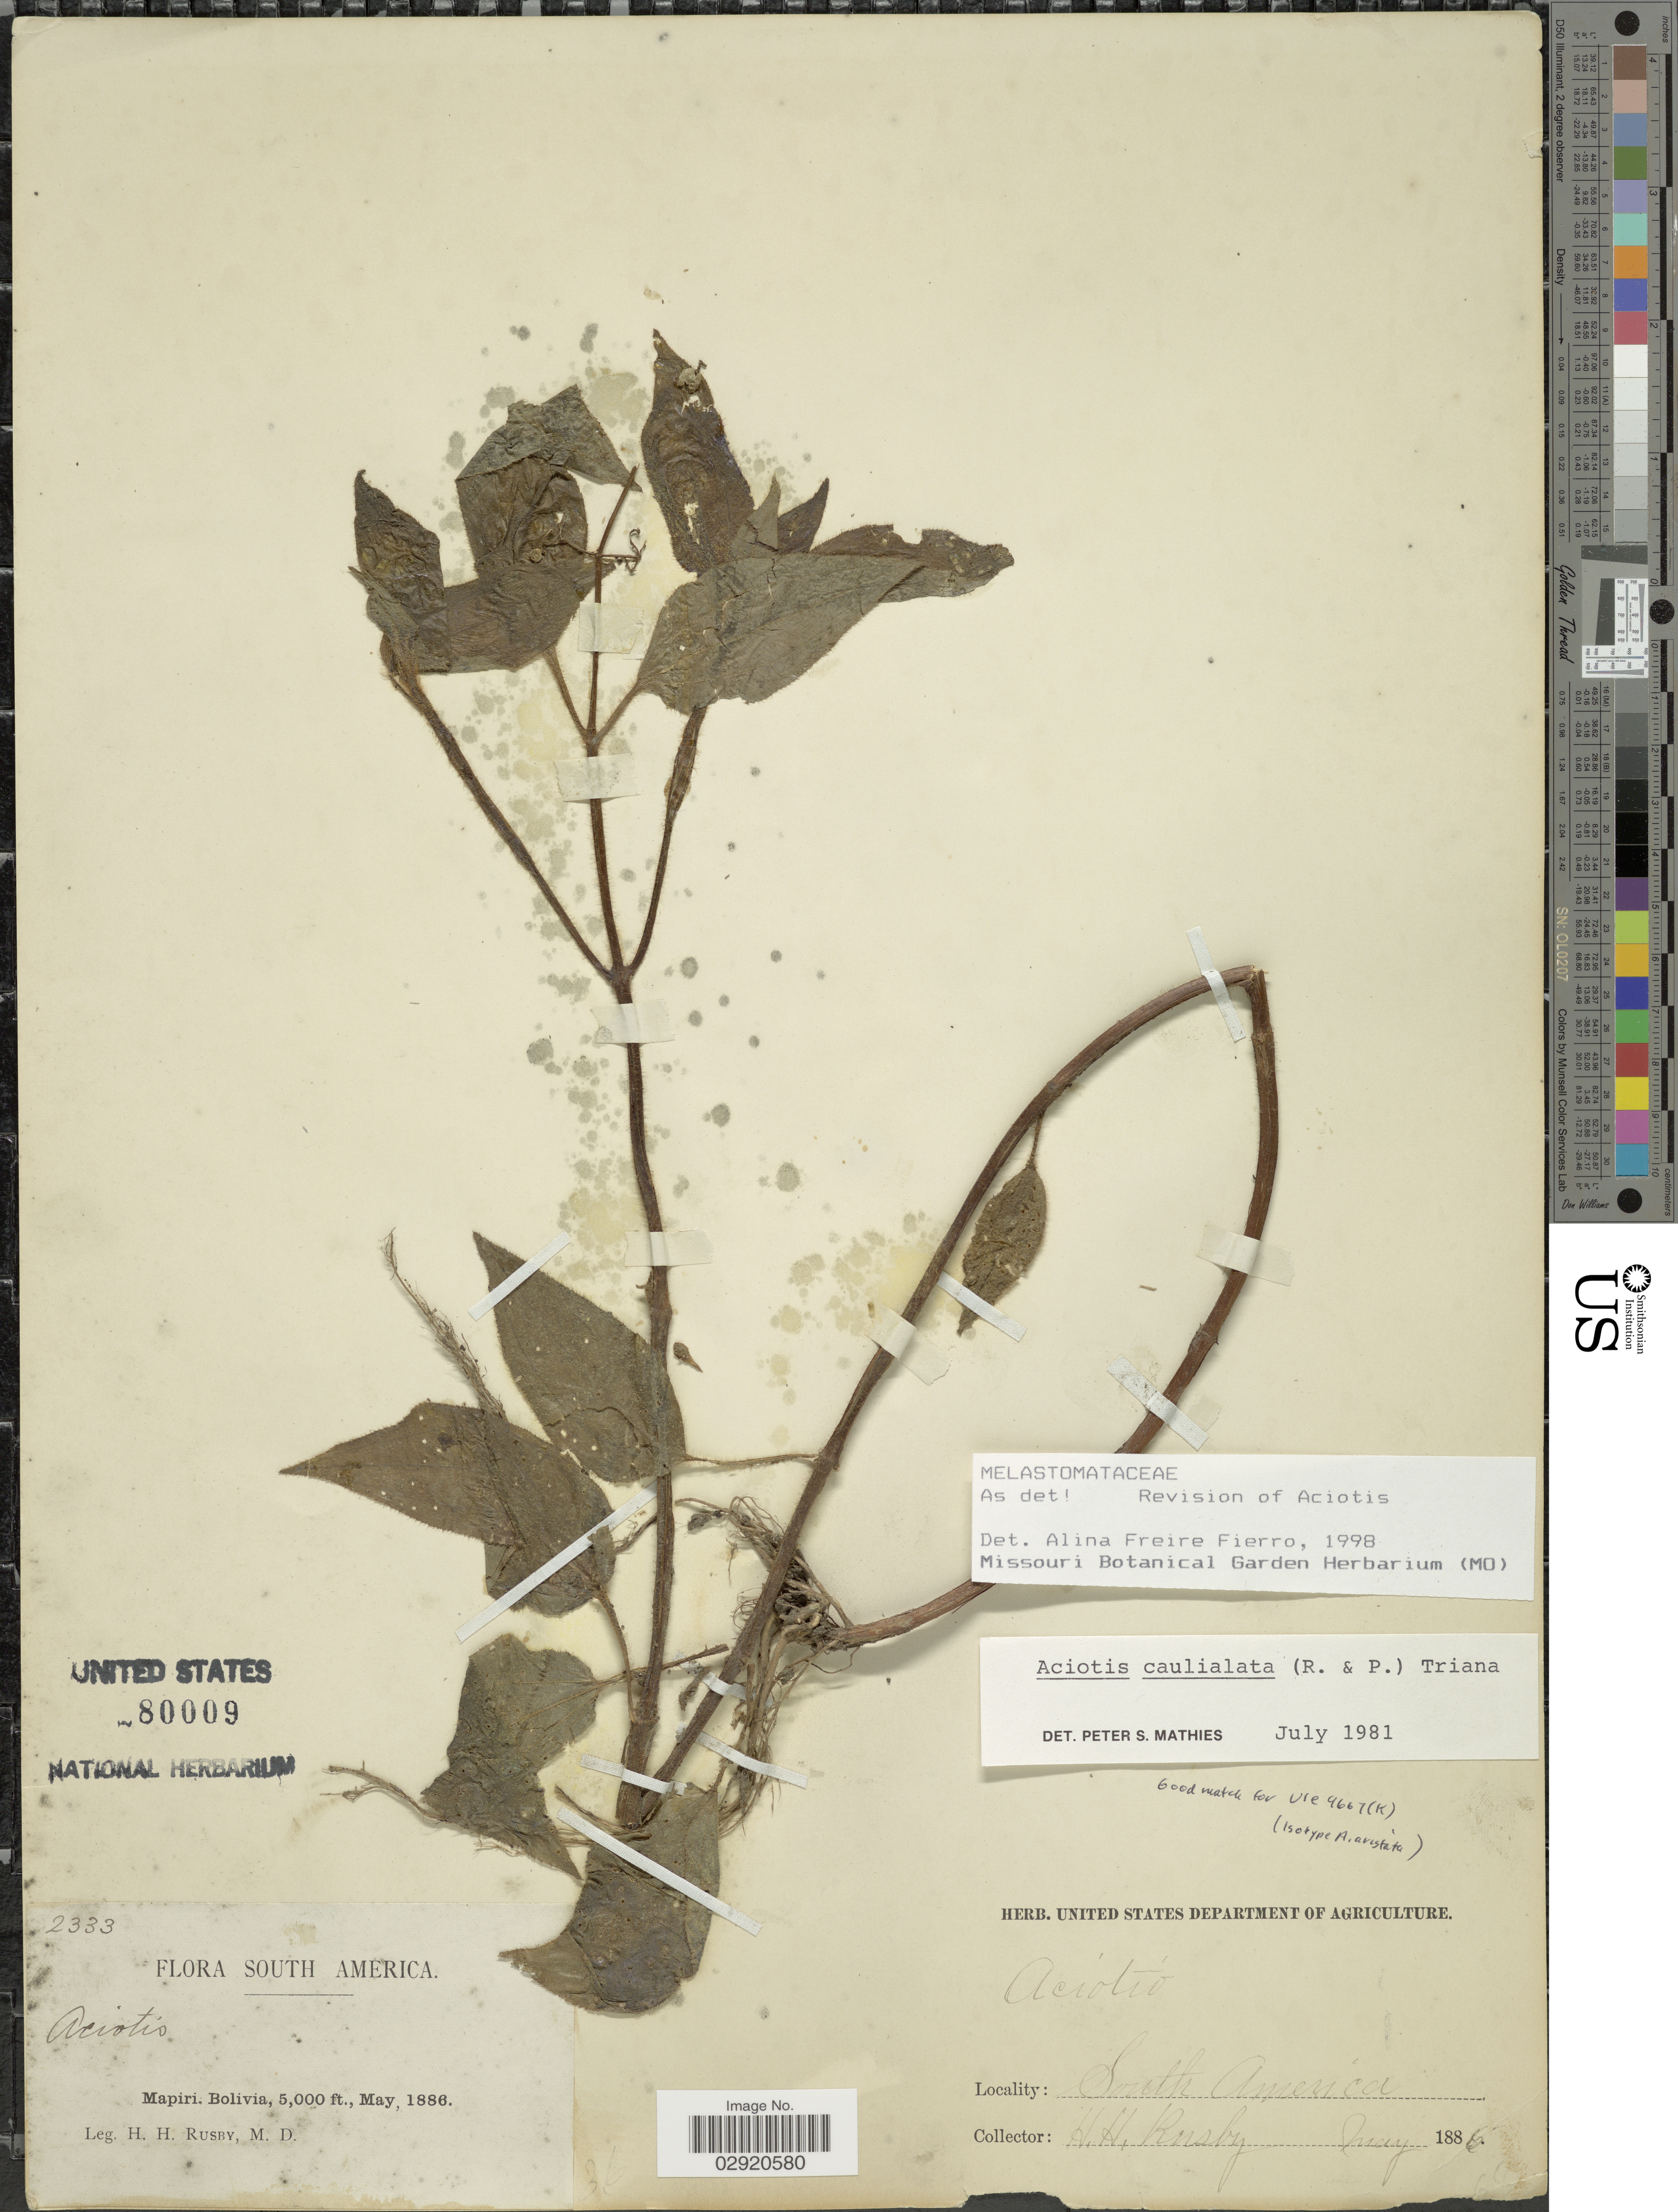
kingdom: Plantae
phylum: Tracheophyta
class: Magnoliopsida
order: Myrtales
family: Melastomataceae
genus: Aciotis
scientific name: Aciotis rubricaulis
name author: (Mart. ex DC.) Triana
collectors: H. H. Rusby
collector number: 2333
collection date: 1886-05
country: Bolivia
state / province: La Páz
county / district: Larecaja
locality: Mapiri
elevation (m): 1524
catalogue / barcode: US 80009